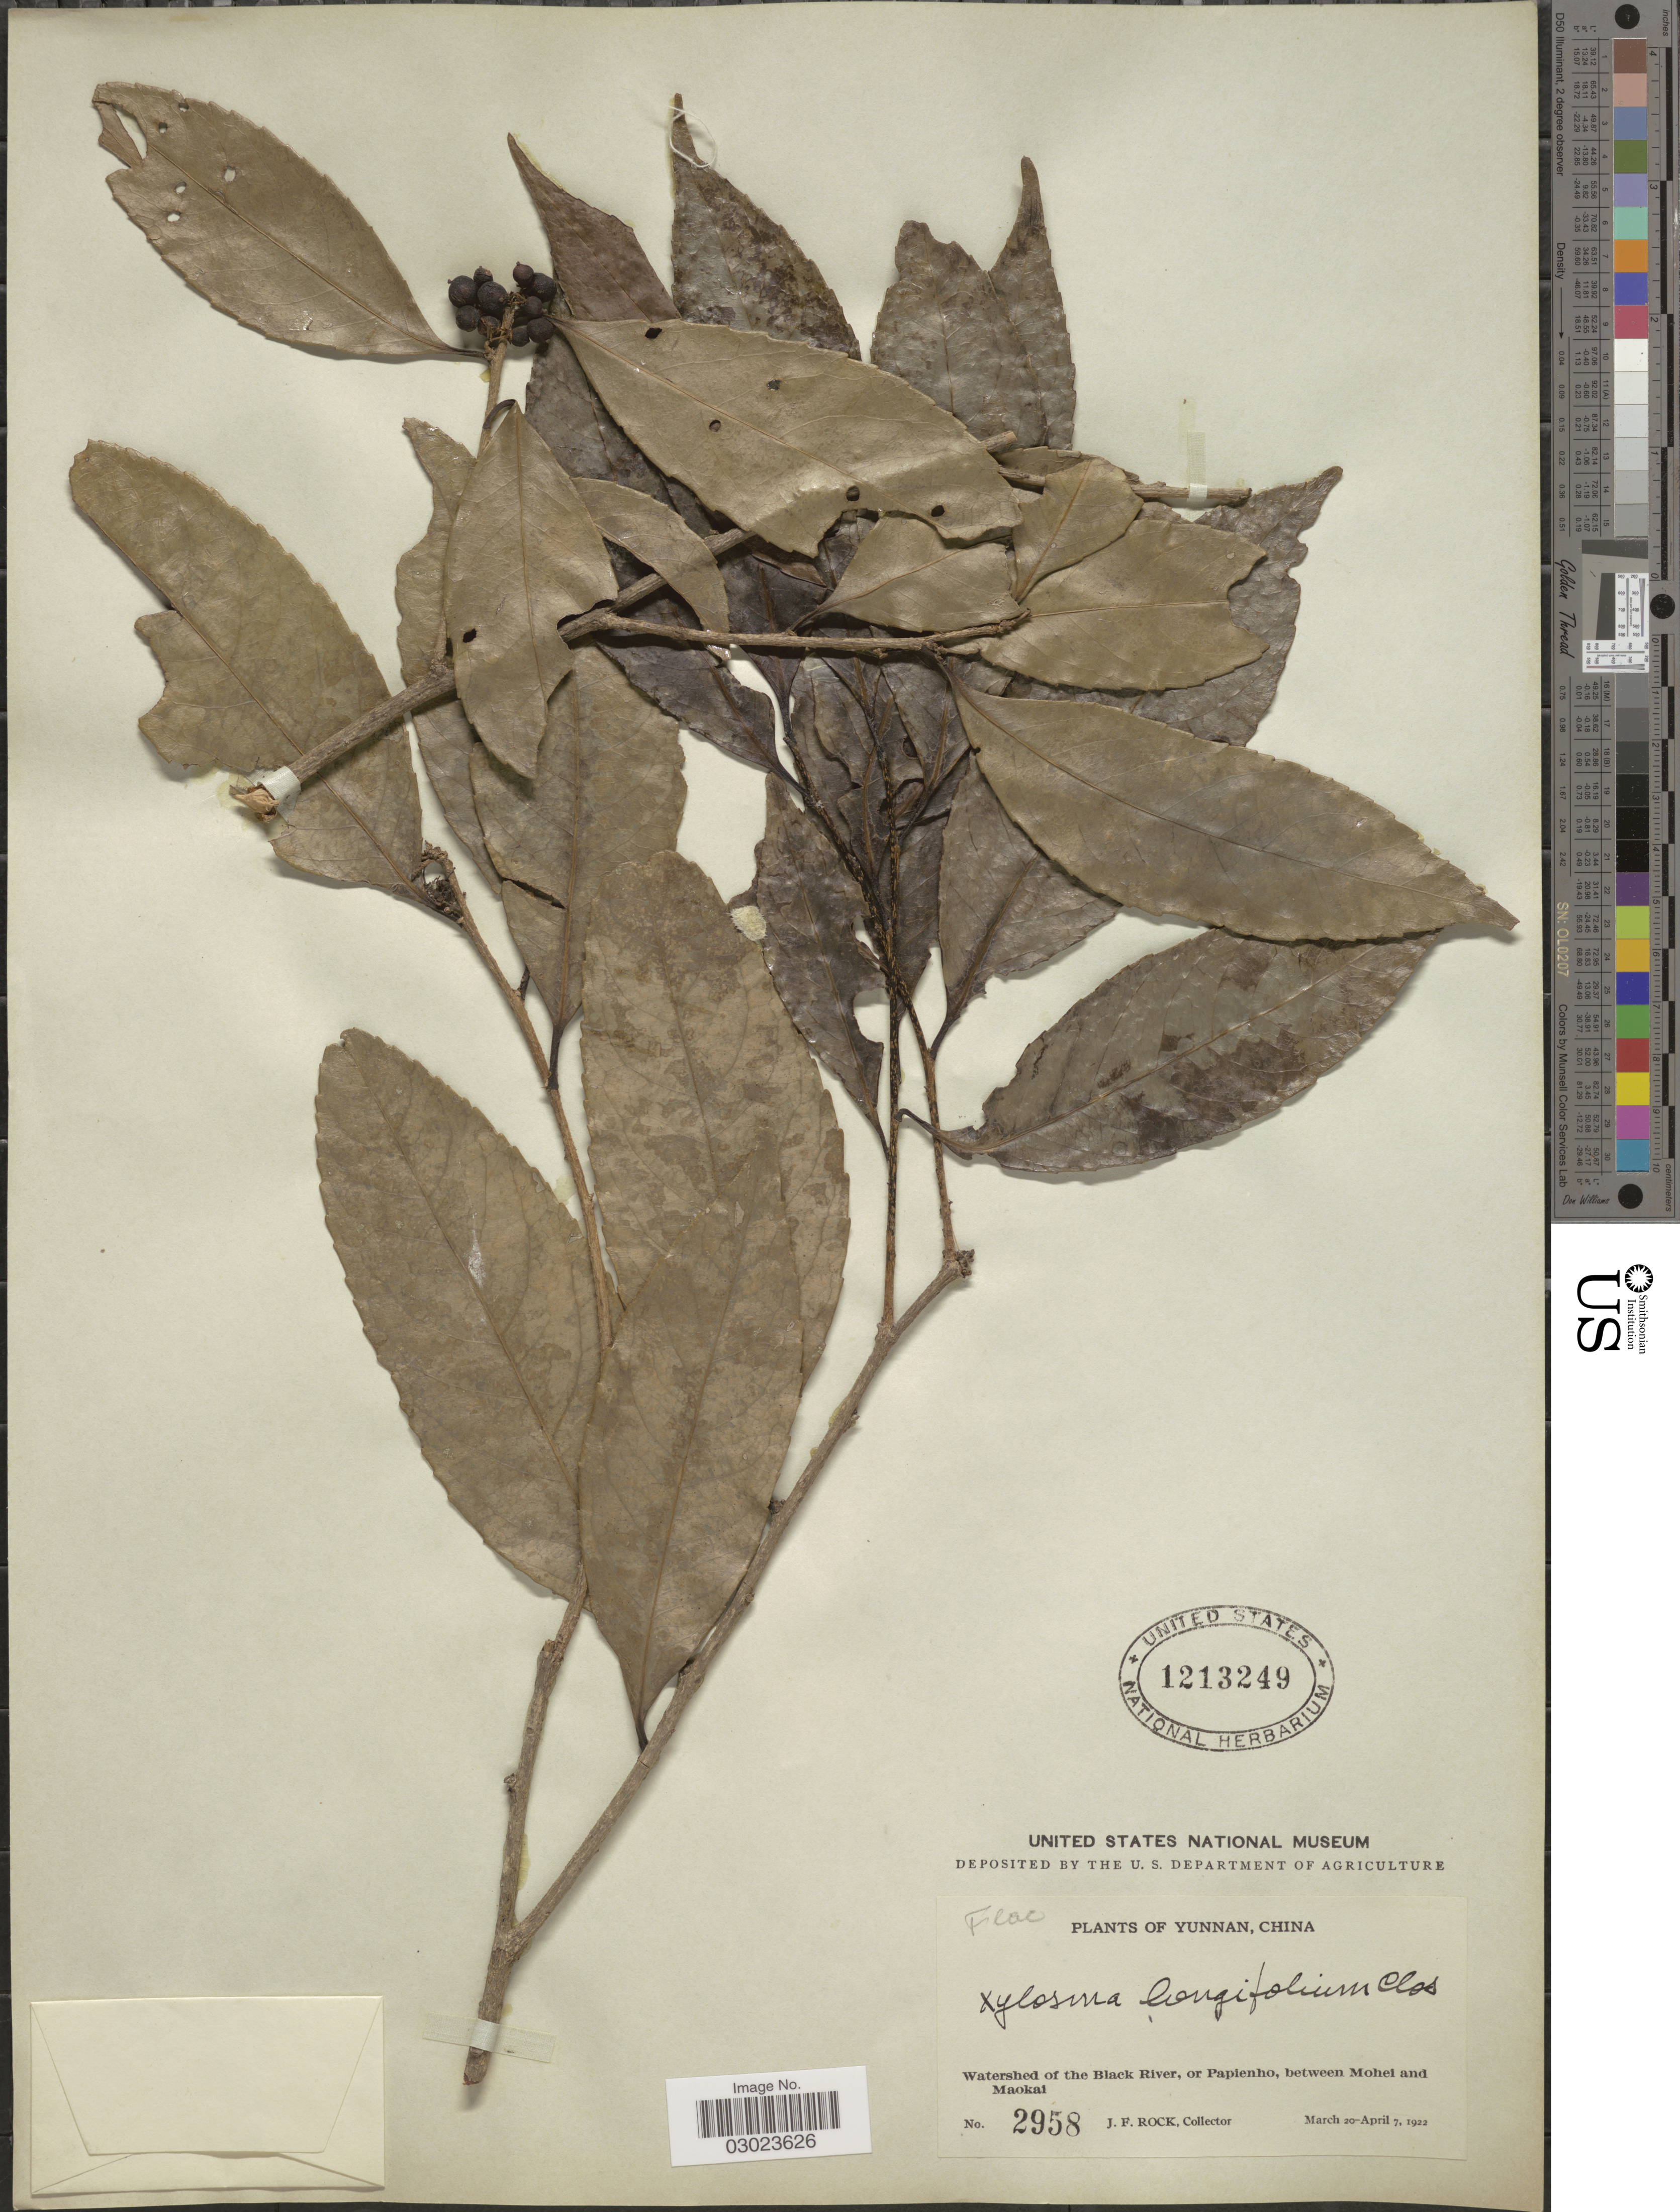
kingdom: Plantae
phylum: Tracheophyta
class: Magnoliopsida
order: Malpighiales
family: Salicaceae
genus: Xylosma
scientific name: Xylosma longifolia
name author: Clos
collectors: J. Rock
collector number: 2958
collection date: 1922-03-20/1922-04-07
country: China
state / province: Yunnan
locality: Watershed of the Black River, or Papienho, between Mohei and Maokai.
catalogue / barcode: US 1213249